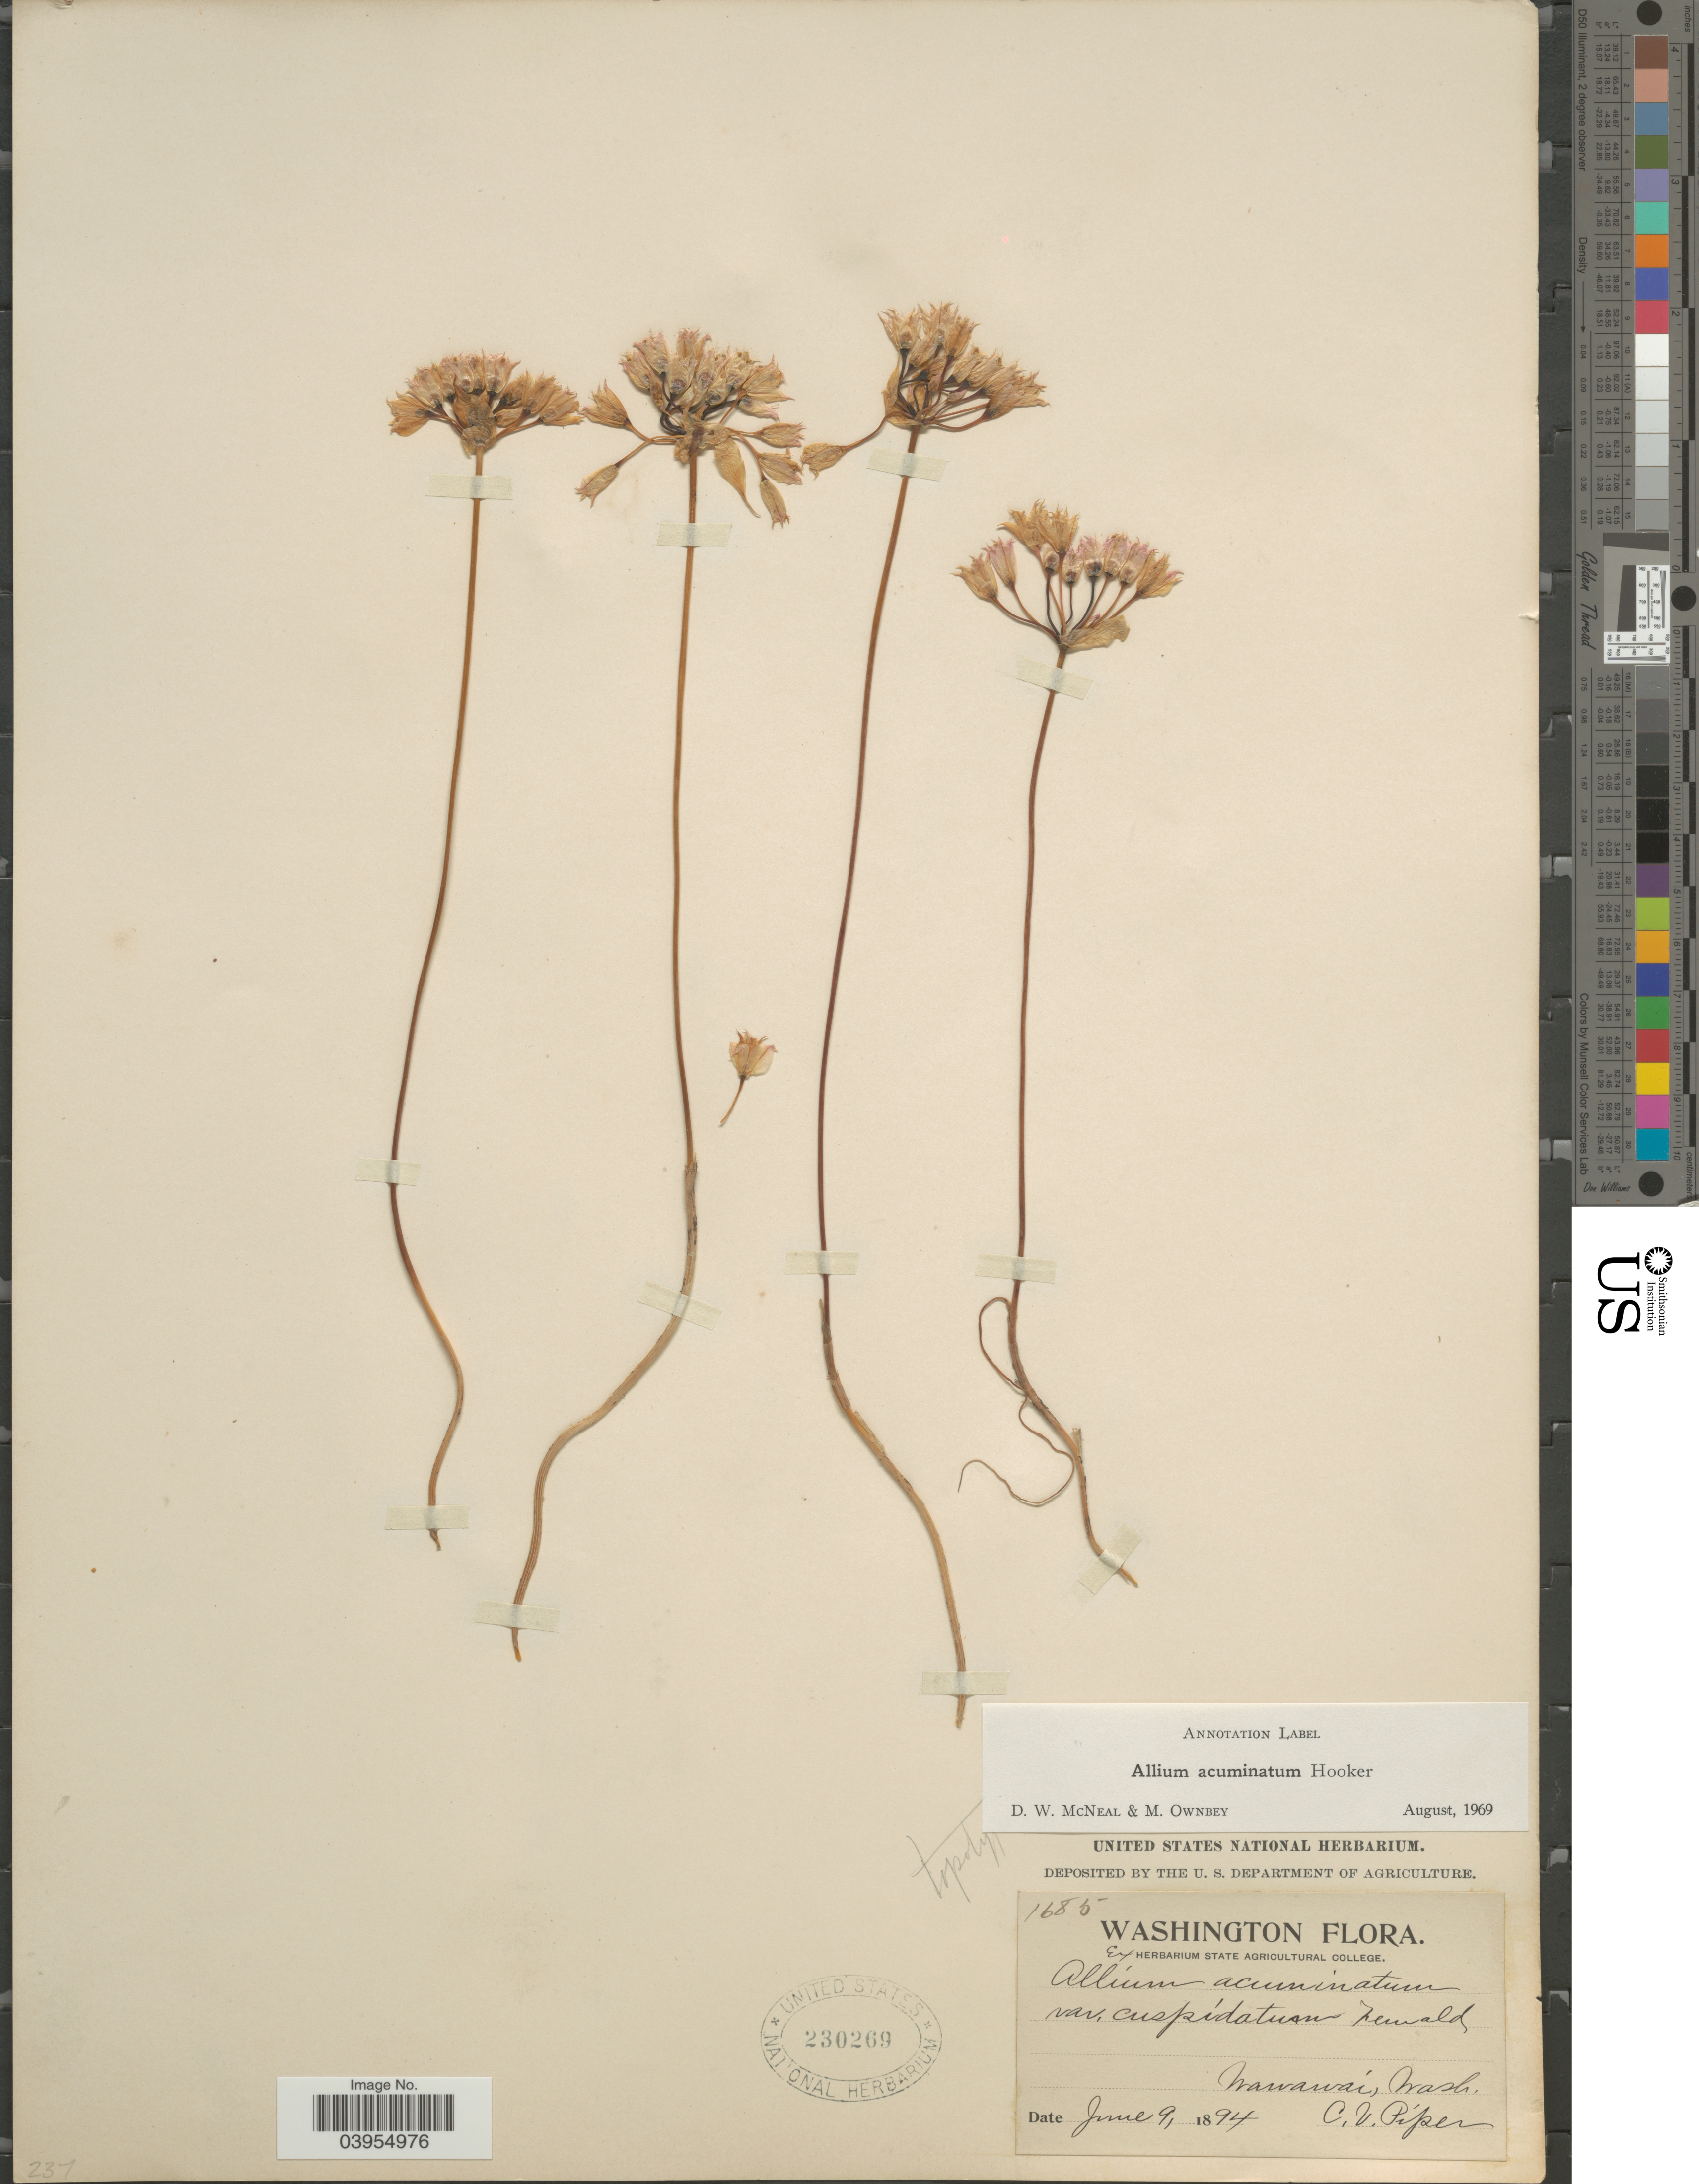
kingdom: Plantae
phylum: Tracheophyta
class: Liliopsida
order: Asparagales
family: Amaryllidaceae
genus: Allium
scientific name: Allium acuminatum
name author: Hook.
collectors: C. V. Piper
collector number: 1685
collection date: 1894-06-09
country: United States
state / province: Washington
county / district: Whitman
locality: Wawawai.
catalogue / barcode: US 230269